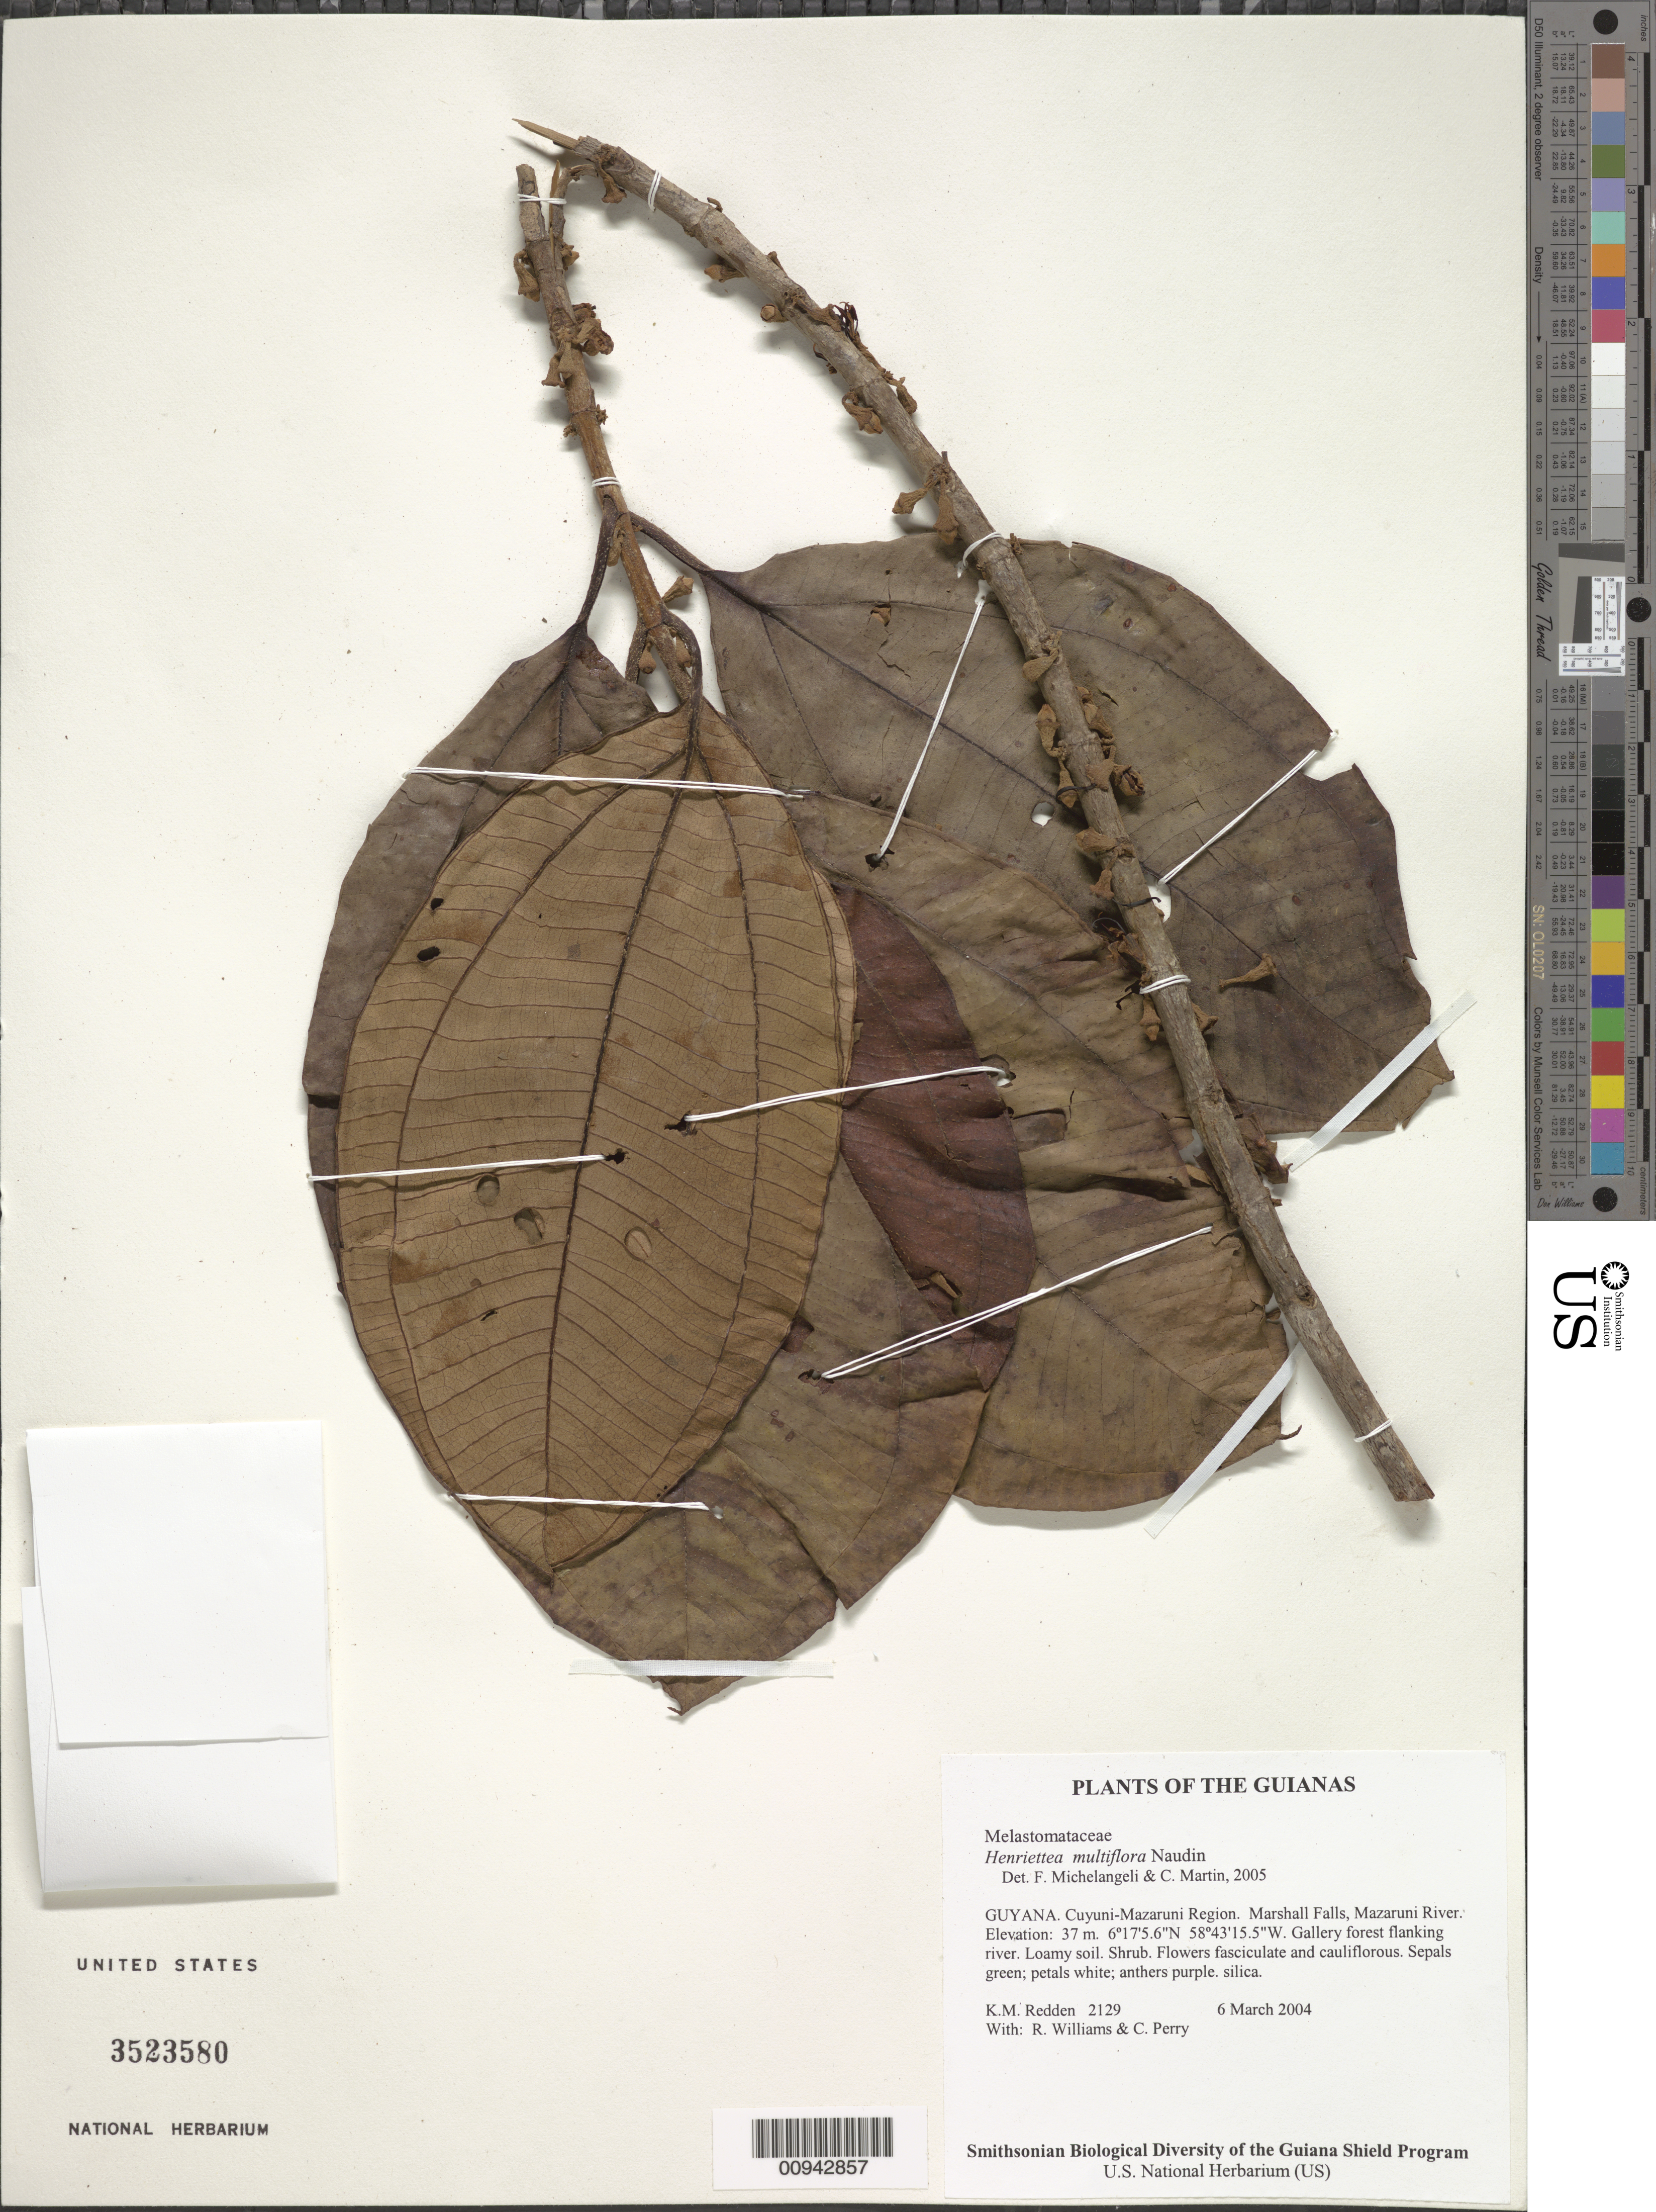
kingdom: Plantae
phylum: Tracheophyta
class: Magnoliopsida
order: Myrtales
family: Melastomataceae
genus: Henriettea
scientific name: Henriettea multiflora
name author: Naudin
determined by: Michelangeli, F. A.; Martin, C.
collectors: K. M. Redden, R. Williams & C. Perry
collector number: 2129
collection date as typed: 6 March 2004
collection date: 2004-03-06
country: Guyana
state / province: Cuyuni-Mazaruni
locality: Marshall Falls, Mazaruni River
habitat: Gallery forest flanking river. Loamy soil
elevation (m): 37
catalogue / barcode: US 3523580